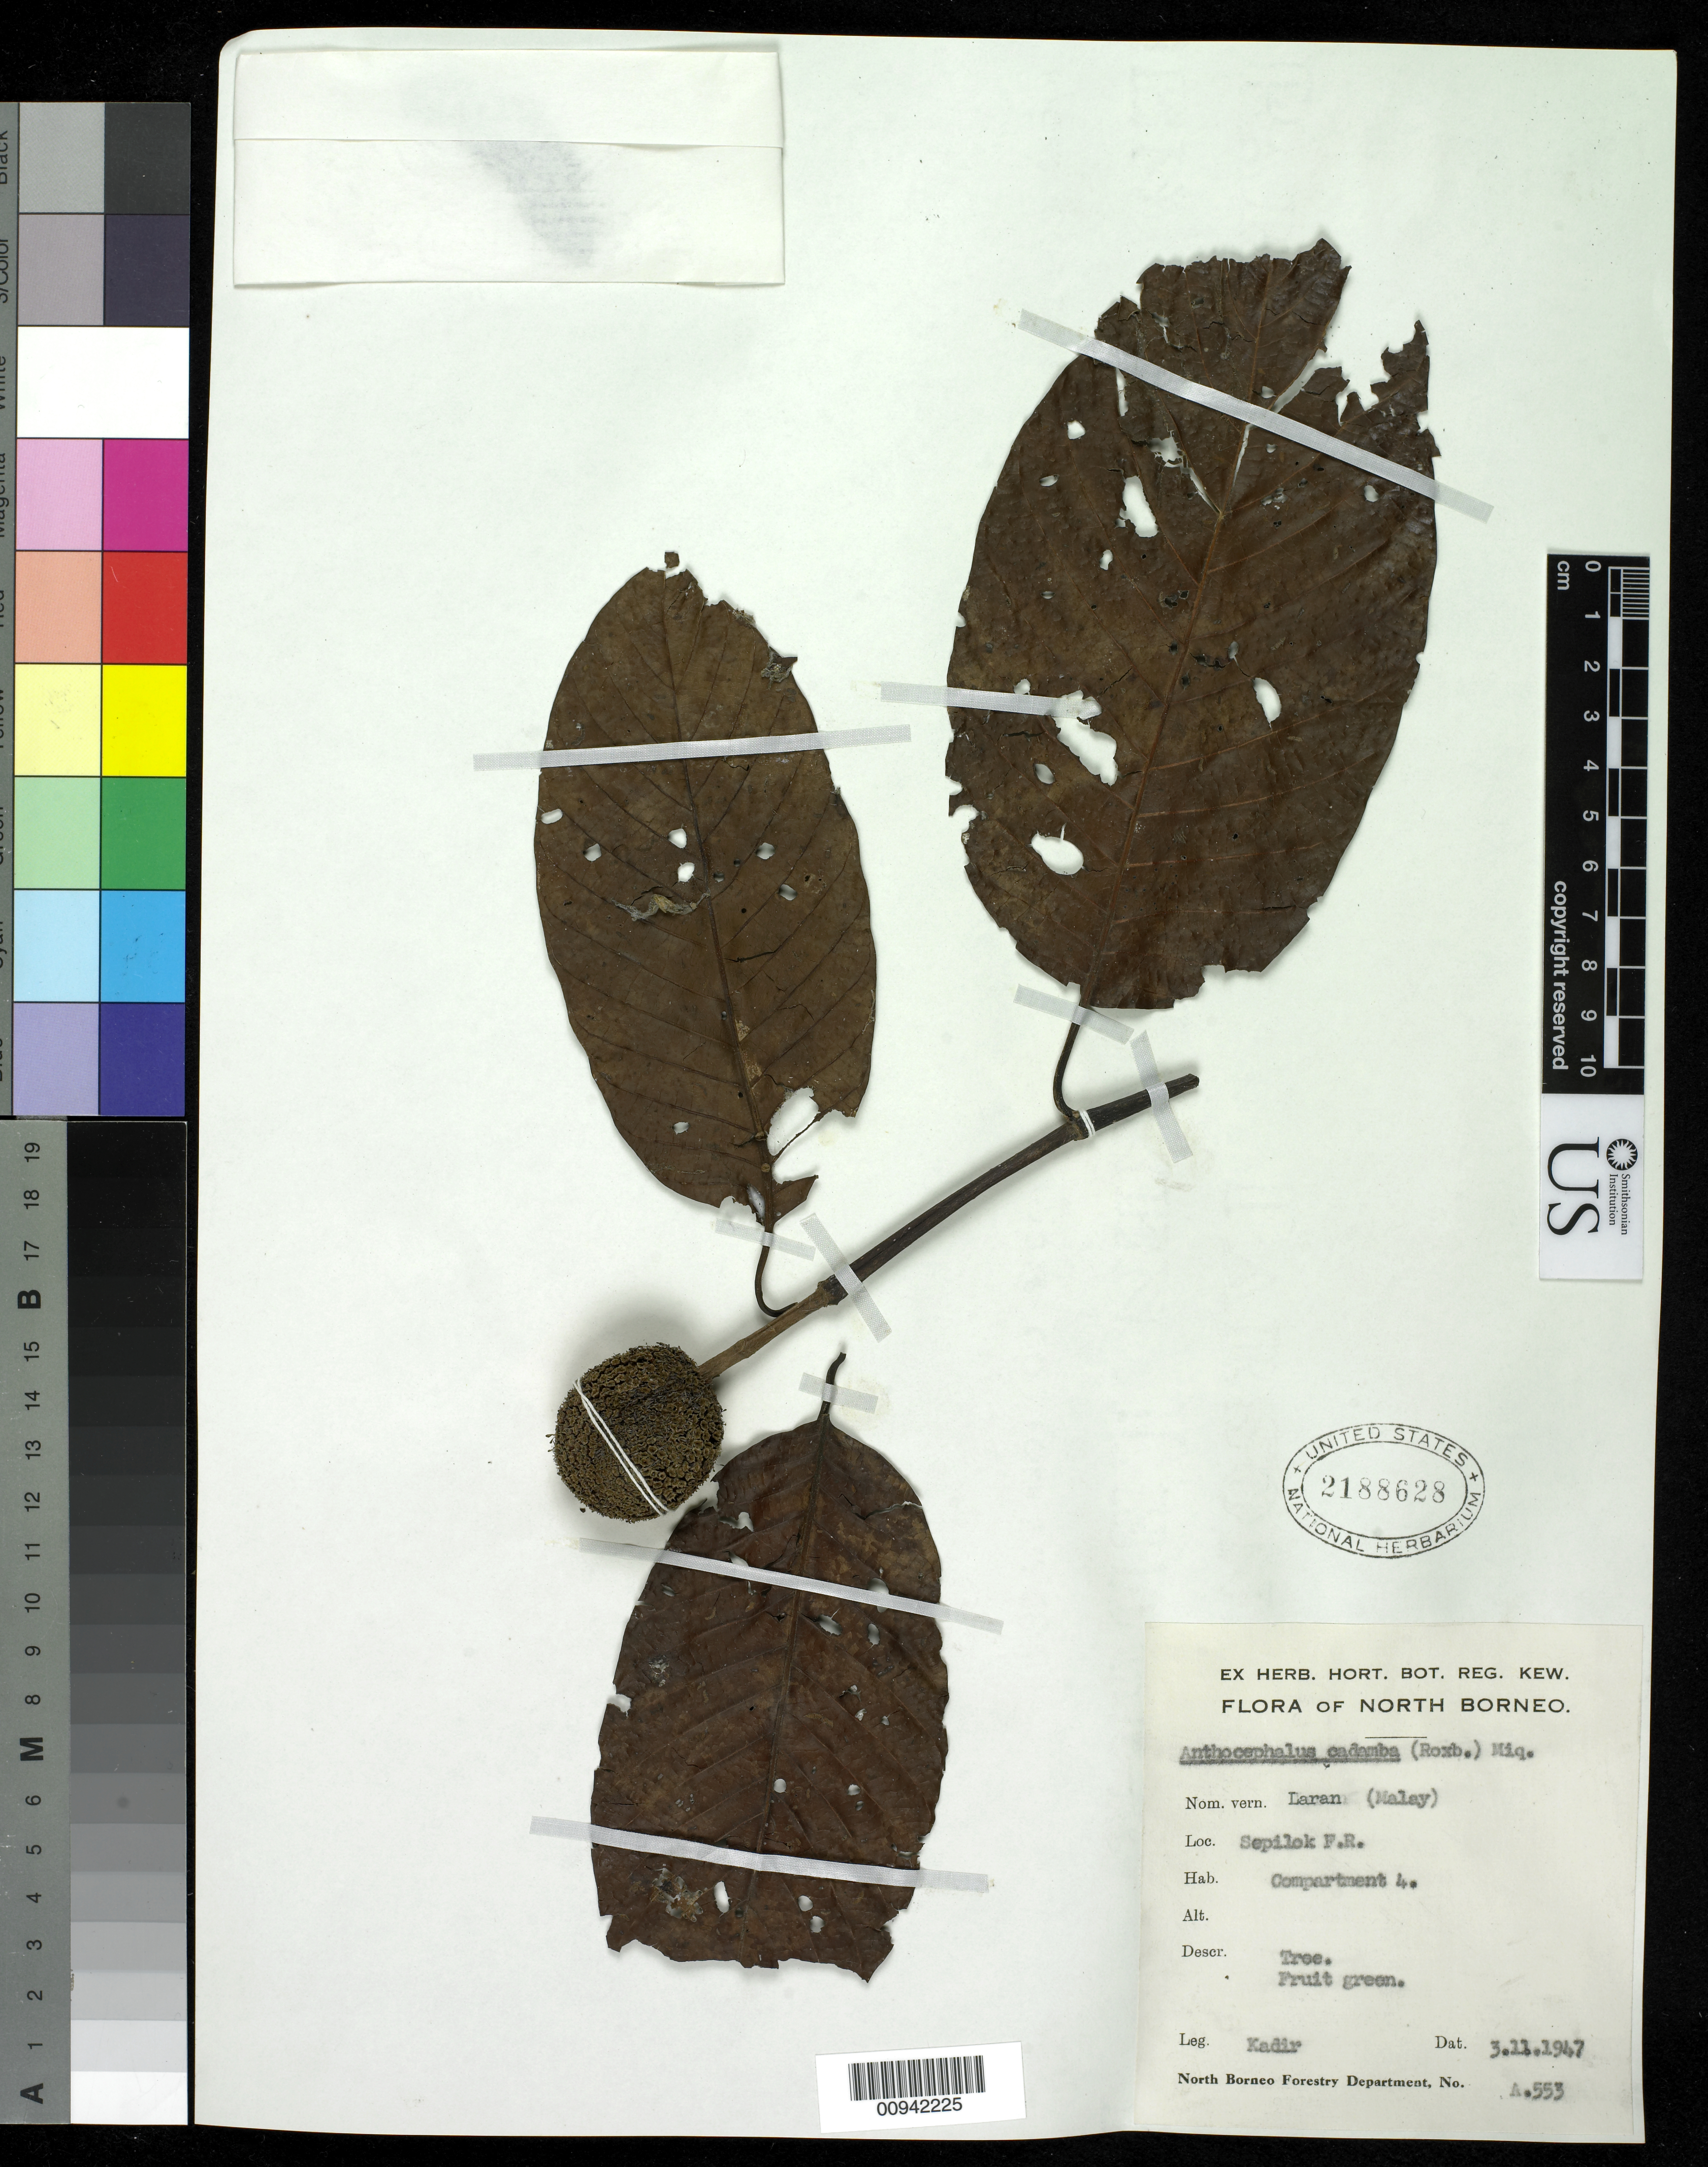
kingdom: Plantae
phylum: Tracheophyta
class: Magnoliopsida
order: Gentianales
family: Rubiaceae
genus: Anthocephalus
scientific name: Anthocephalus cadamba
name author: (Roxb.) Miq.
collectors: Kadir Bin Abdul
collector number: A 553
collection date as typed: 11 Mar 1947 or 03 Nov 1947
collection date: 1947-03-11 or 1947-11-03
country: Malaysia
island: Borneo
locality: North Borneo, Sepilok F.R.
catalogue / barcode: US 2188628